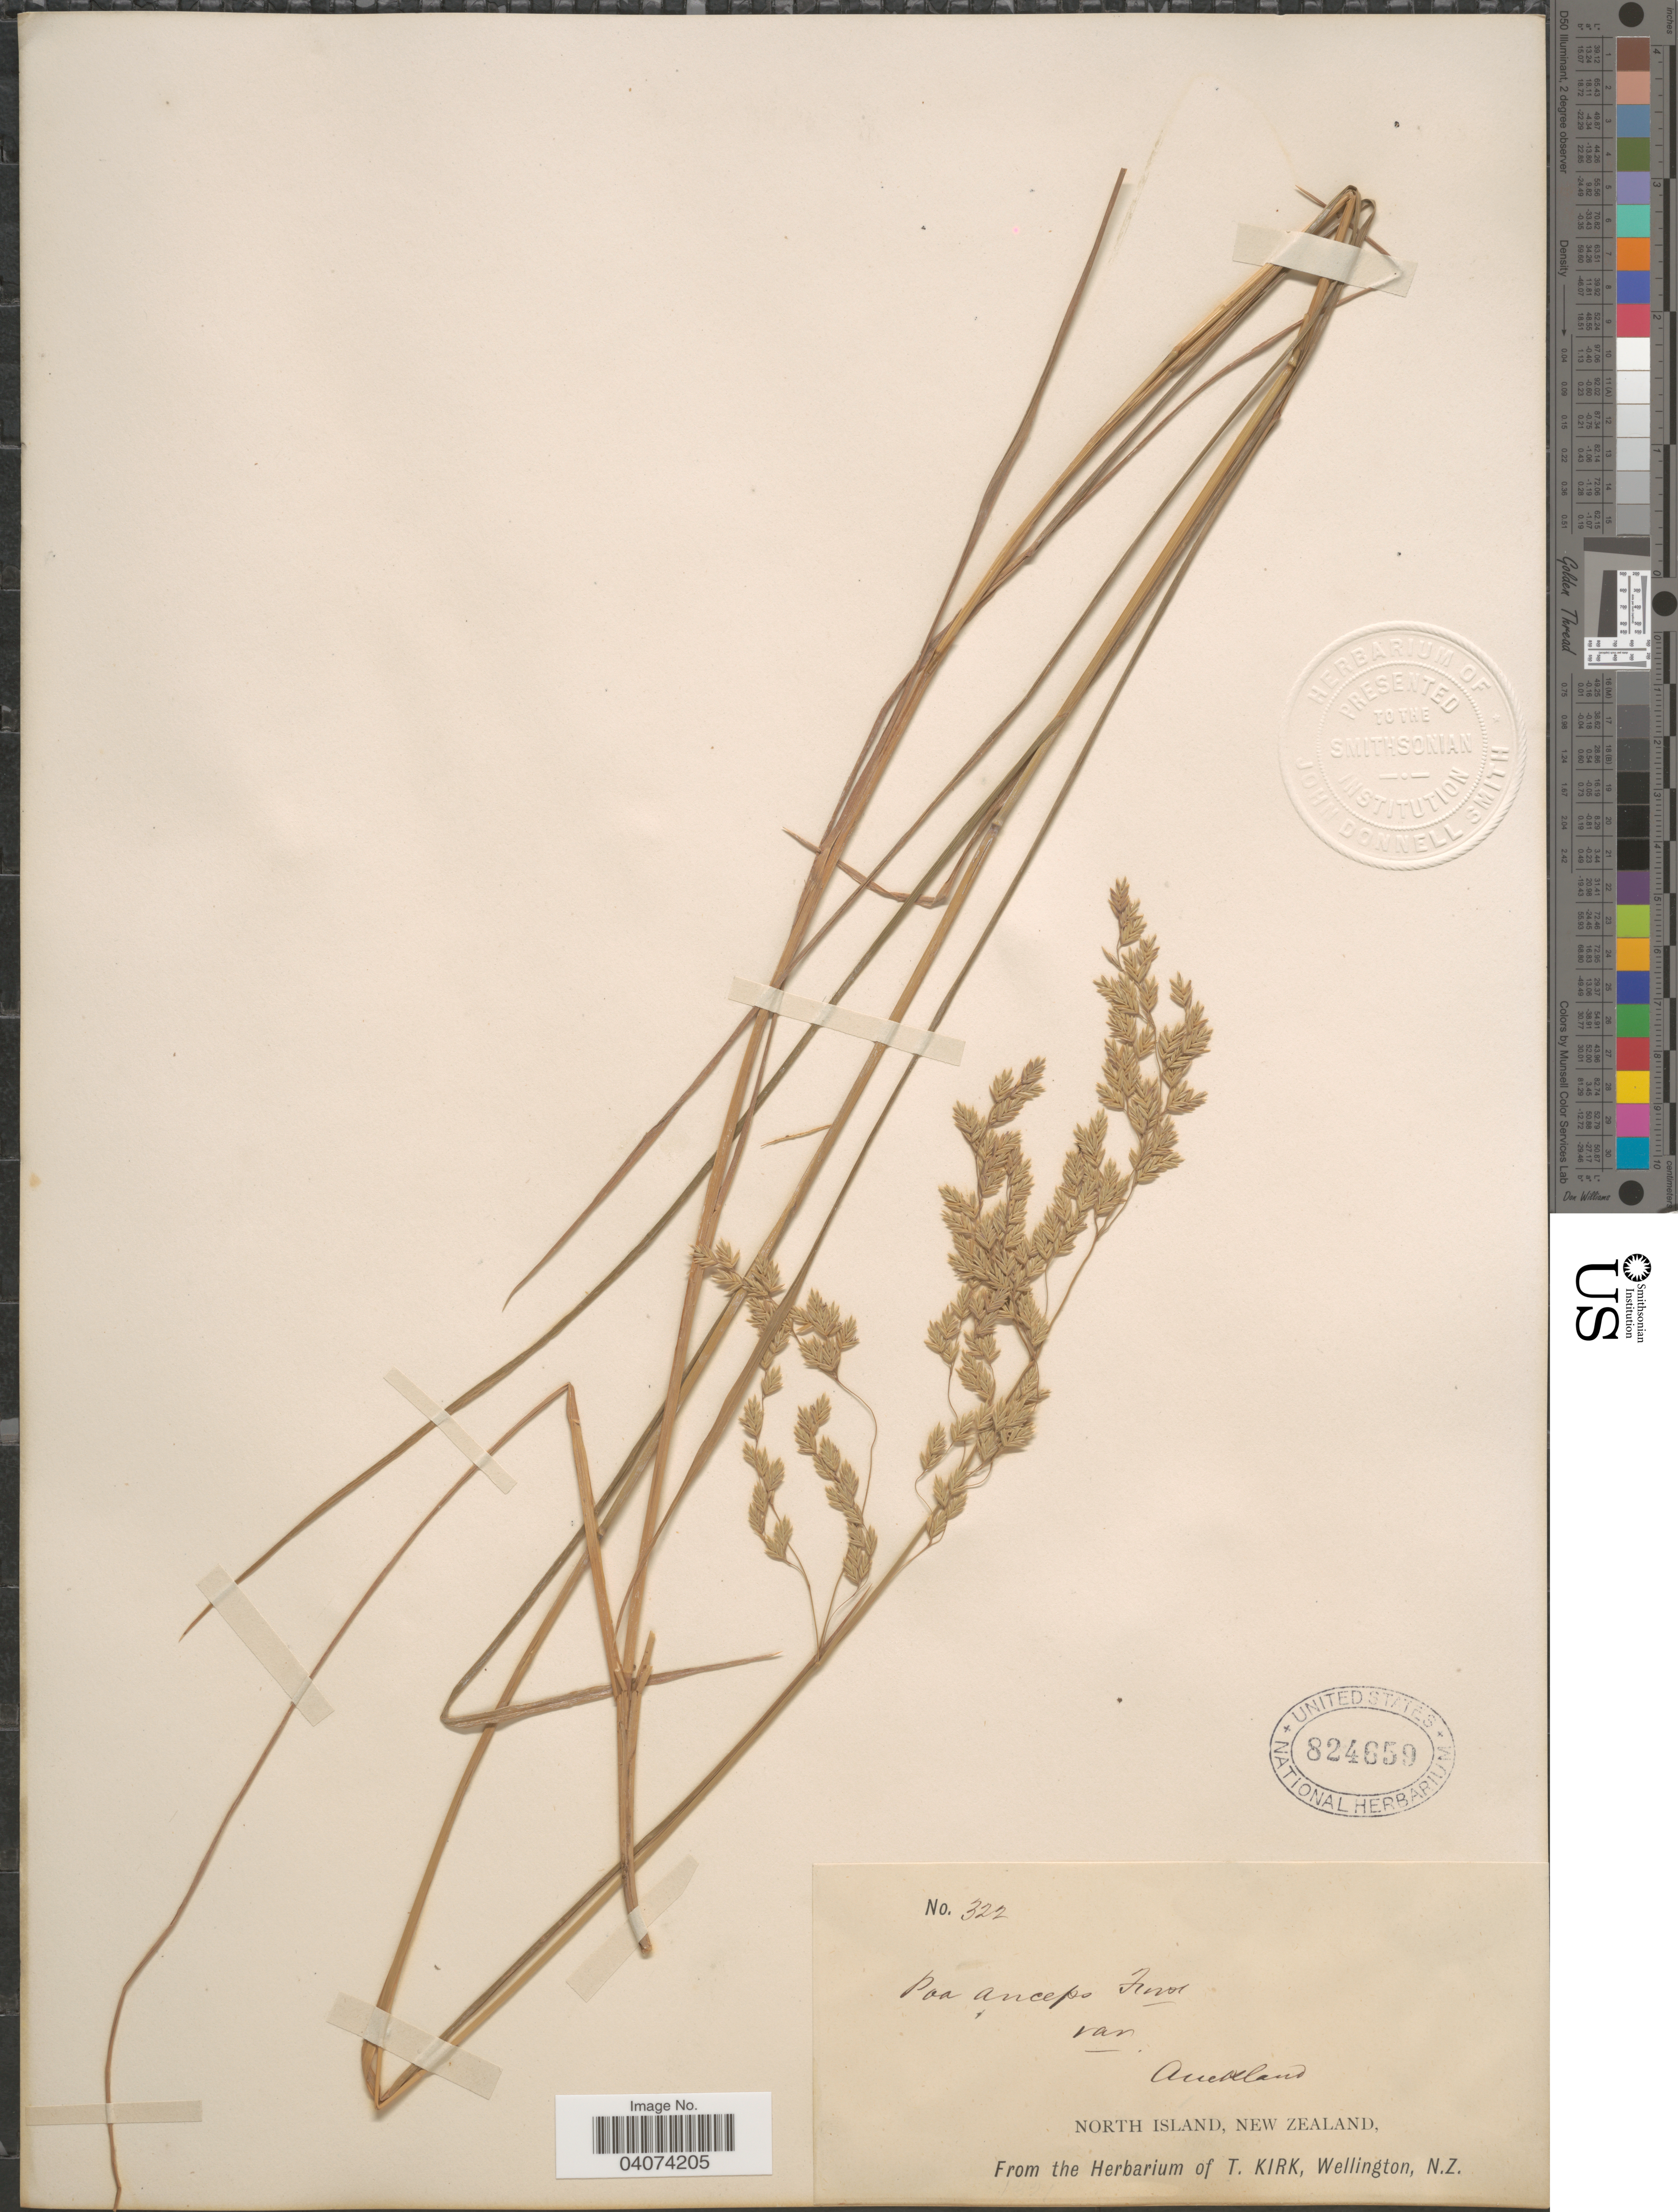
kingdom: Plantae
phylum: Tracheophyta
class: Liliopsida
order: Poales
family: Poaceae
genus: Poa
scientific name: Poa anceps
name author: G. Forst.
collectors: ex herb. T. Kirk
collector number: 322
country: New Zealand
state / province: Auckland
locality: Auckland. North Island.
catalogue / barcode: US 824659